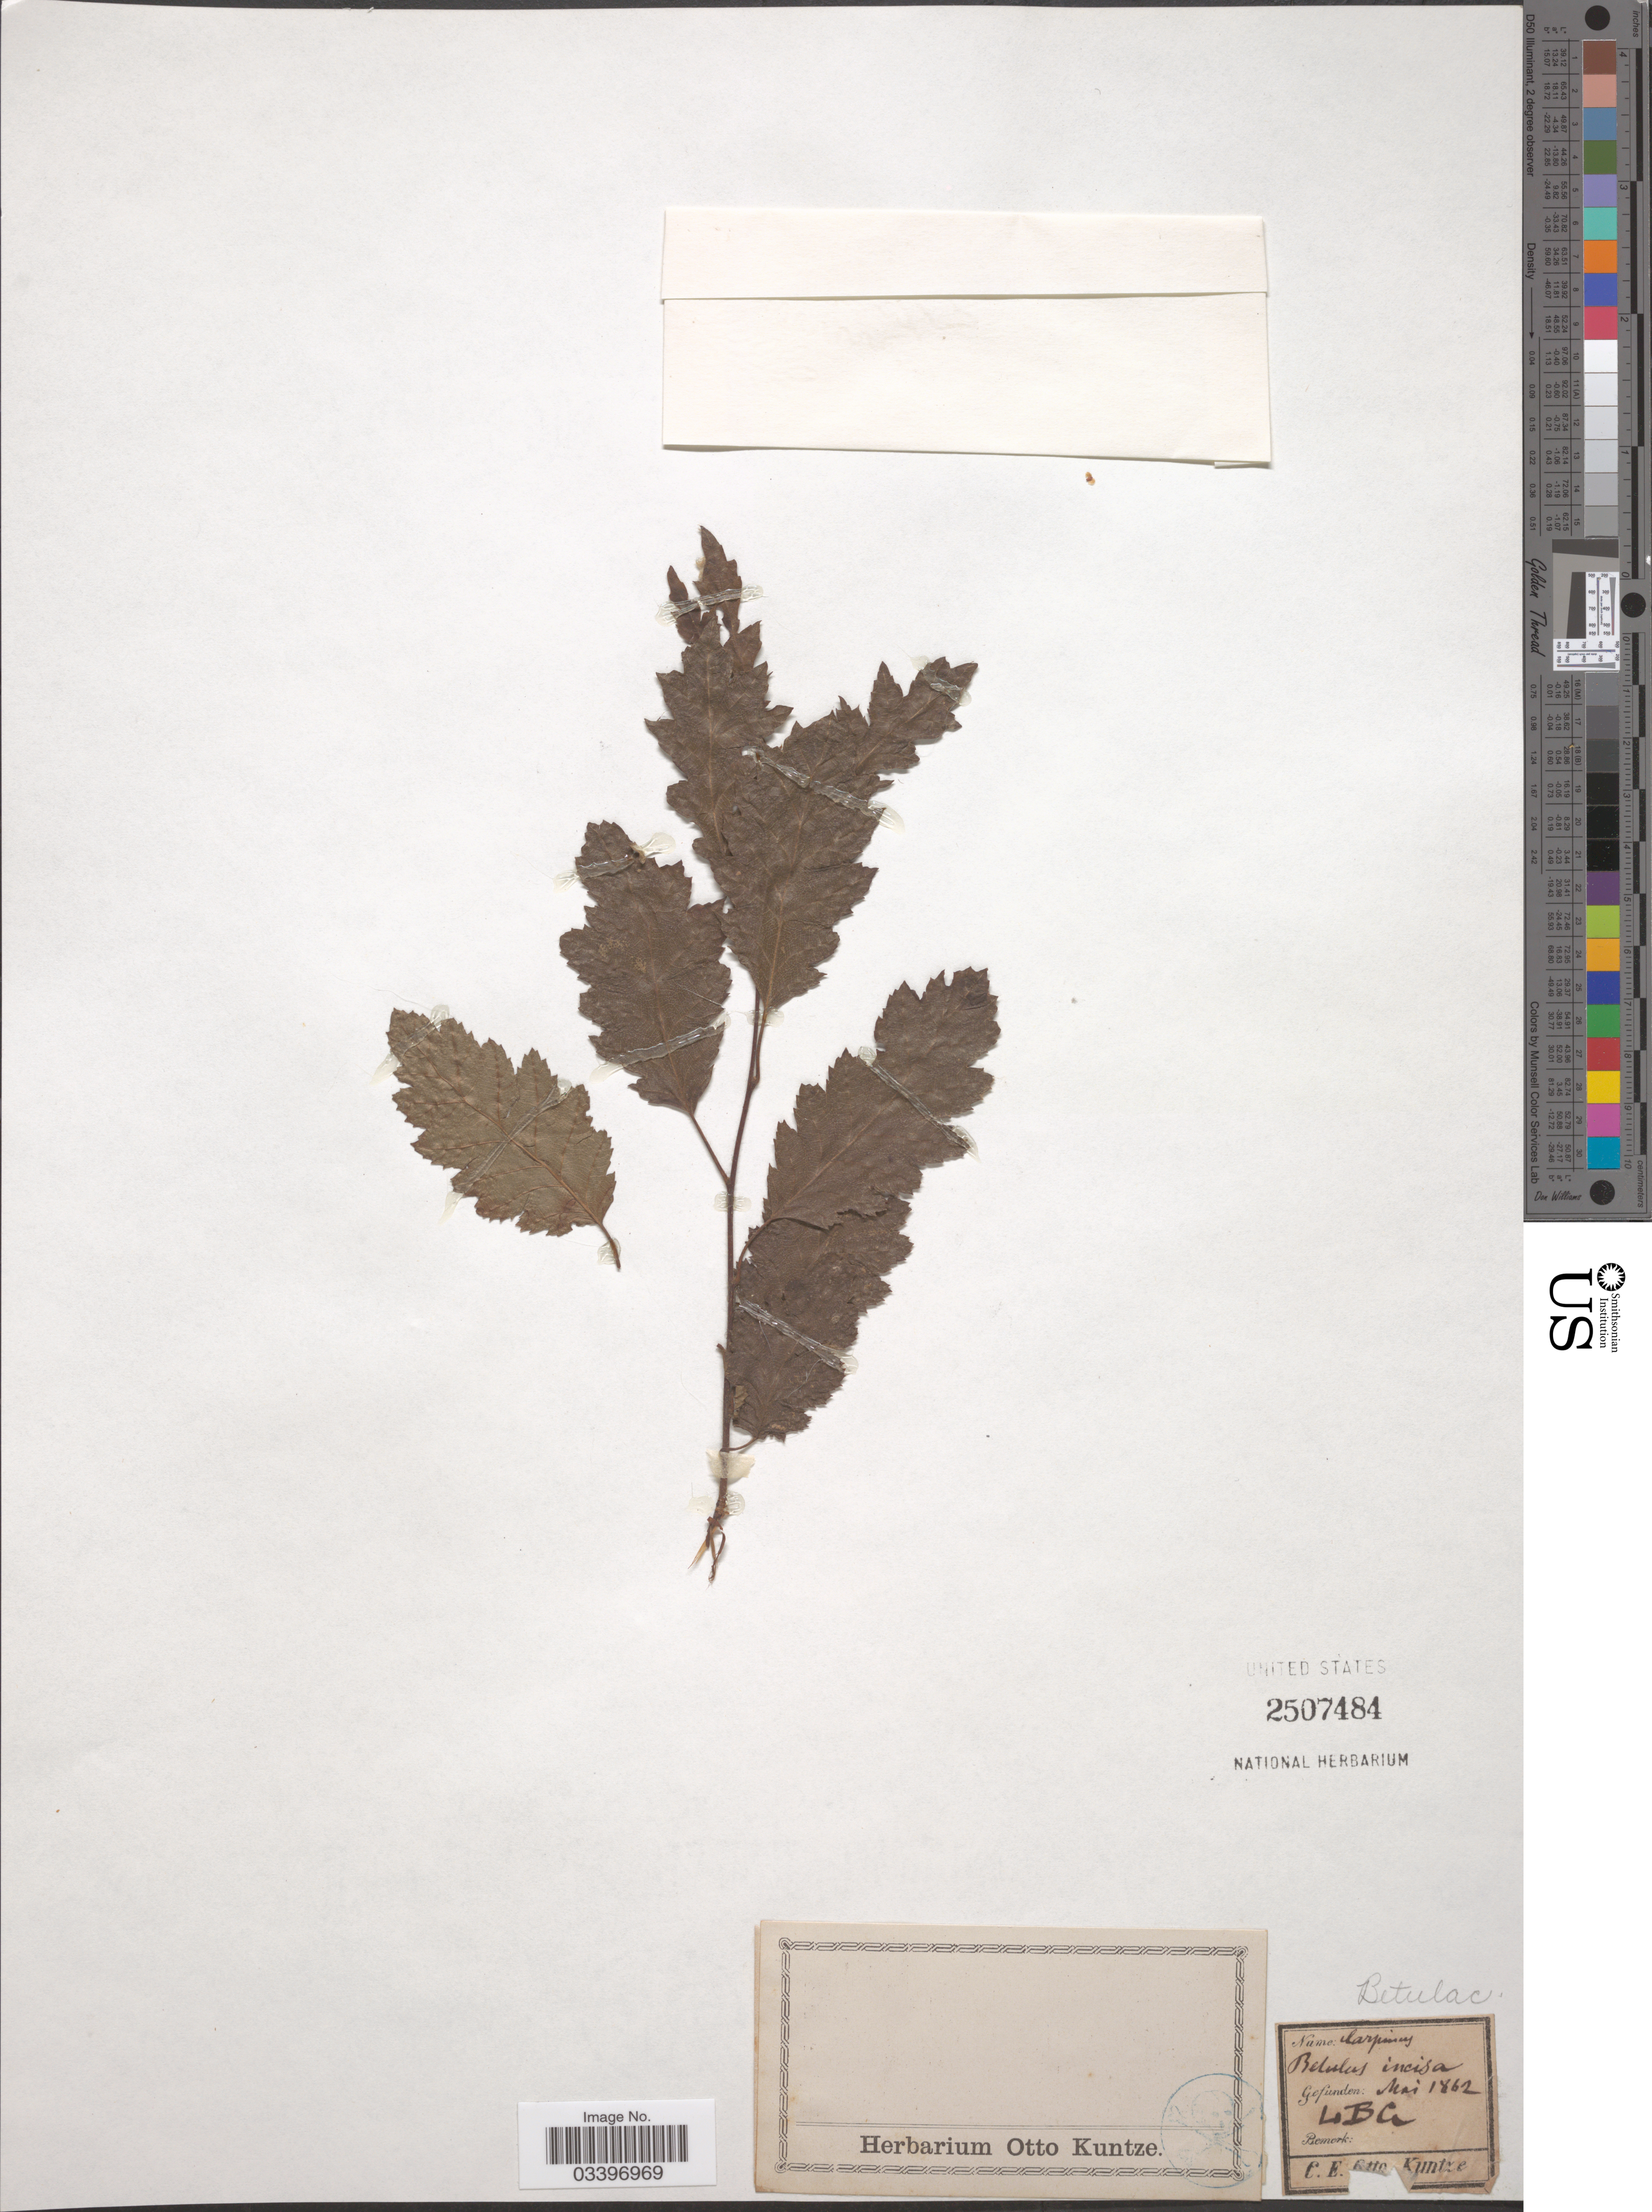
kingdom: Plantae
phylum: Tracheophyta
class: Magnoliopsida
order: Fagales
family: Betulaceae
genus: Betula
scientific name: Betula ermanii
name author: Cham.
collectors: C.E.O. Kuntze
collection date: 1862-05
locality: LBG [interpreted].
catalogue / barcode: US 2507484